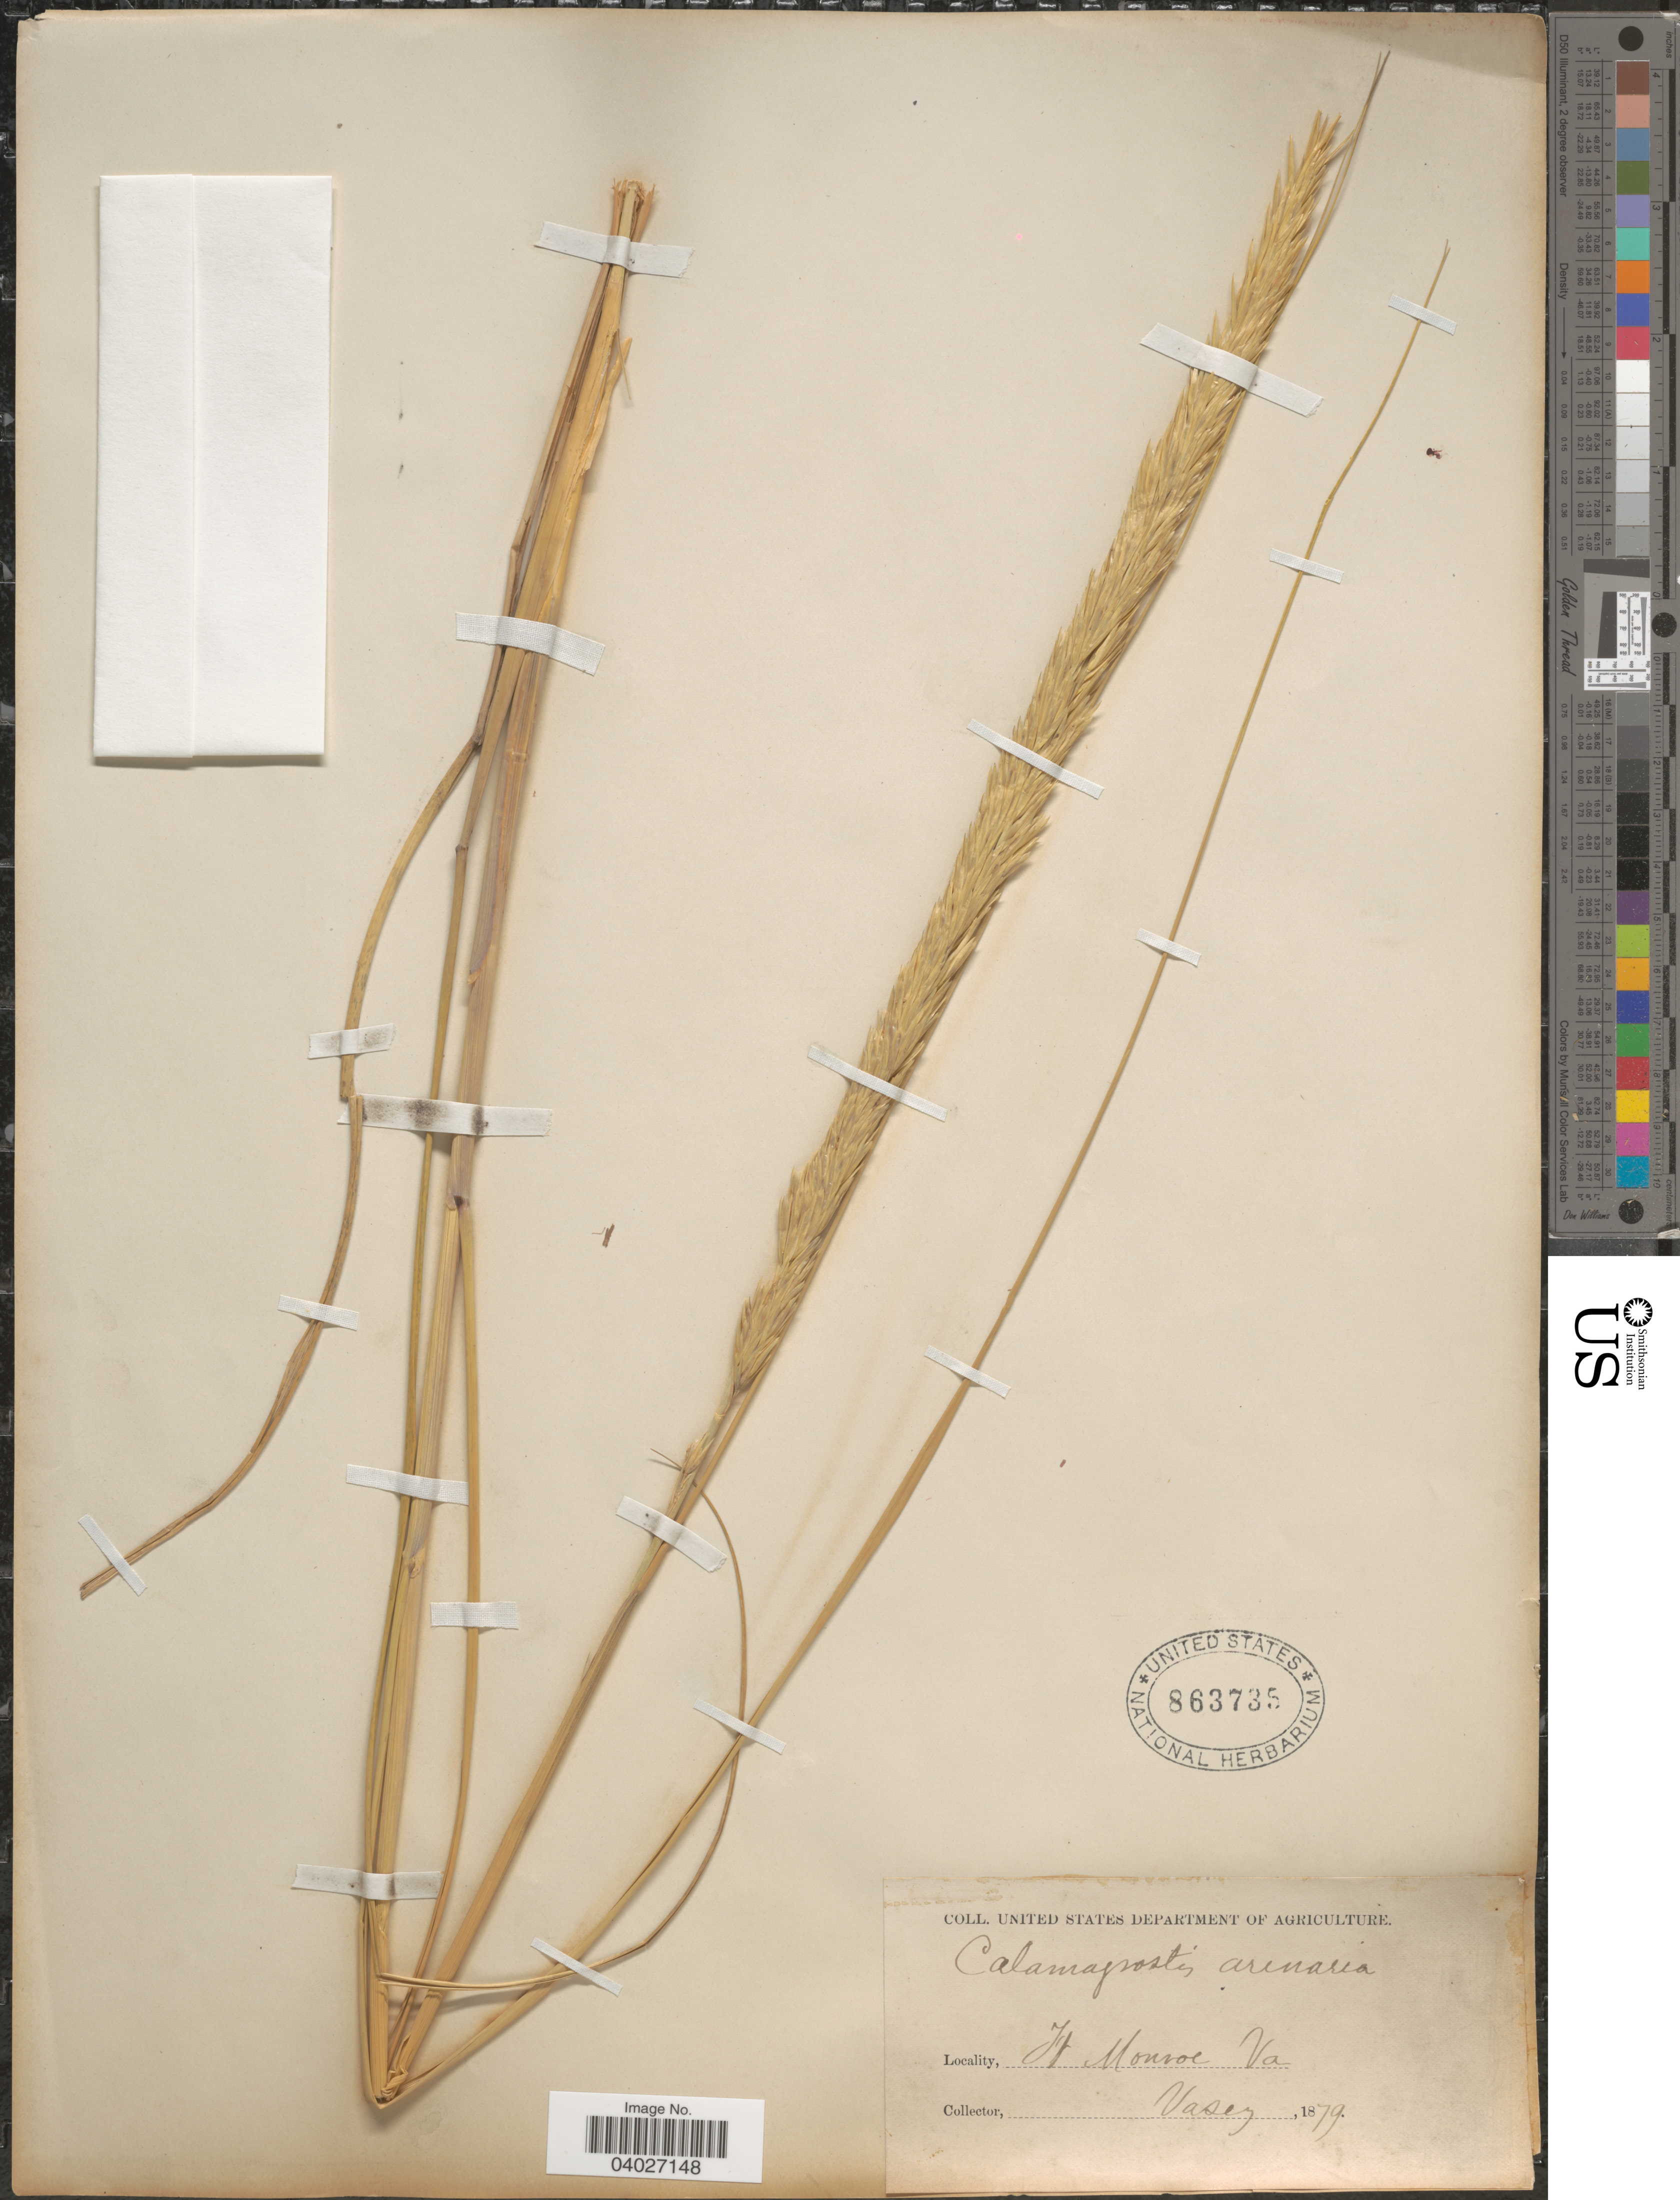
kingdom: Plantae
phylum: Tracheophyta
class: Liliopsida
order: Poales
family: Poaceae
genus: Calamagrostis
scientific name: Calamagrostis arenaria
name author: (L.) Roth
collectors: Vasey, --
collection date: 1879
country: United States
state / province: Virginia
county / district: City of Hampton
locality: Ft Monroe.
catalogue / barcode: US 863735